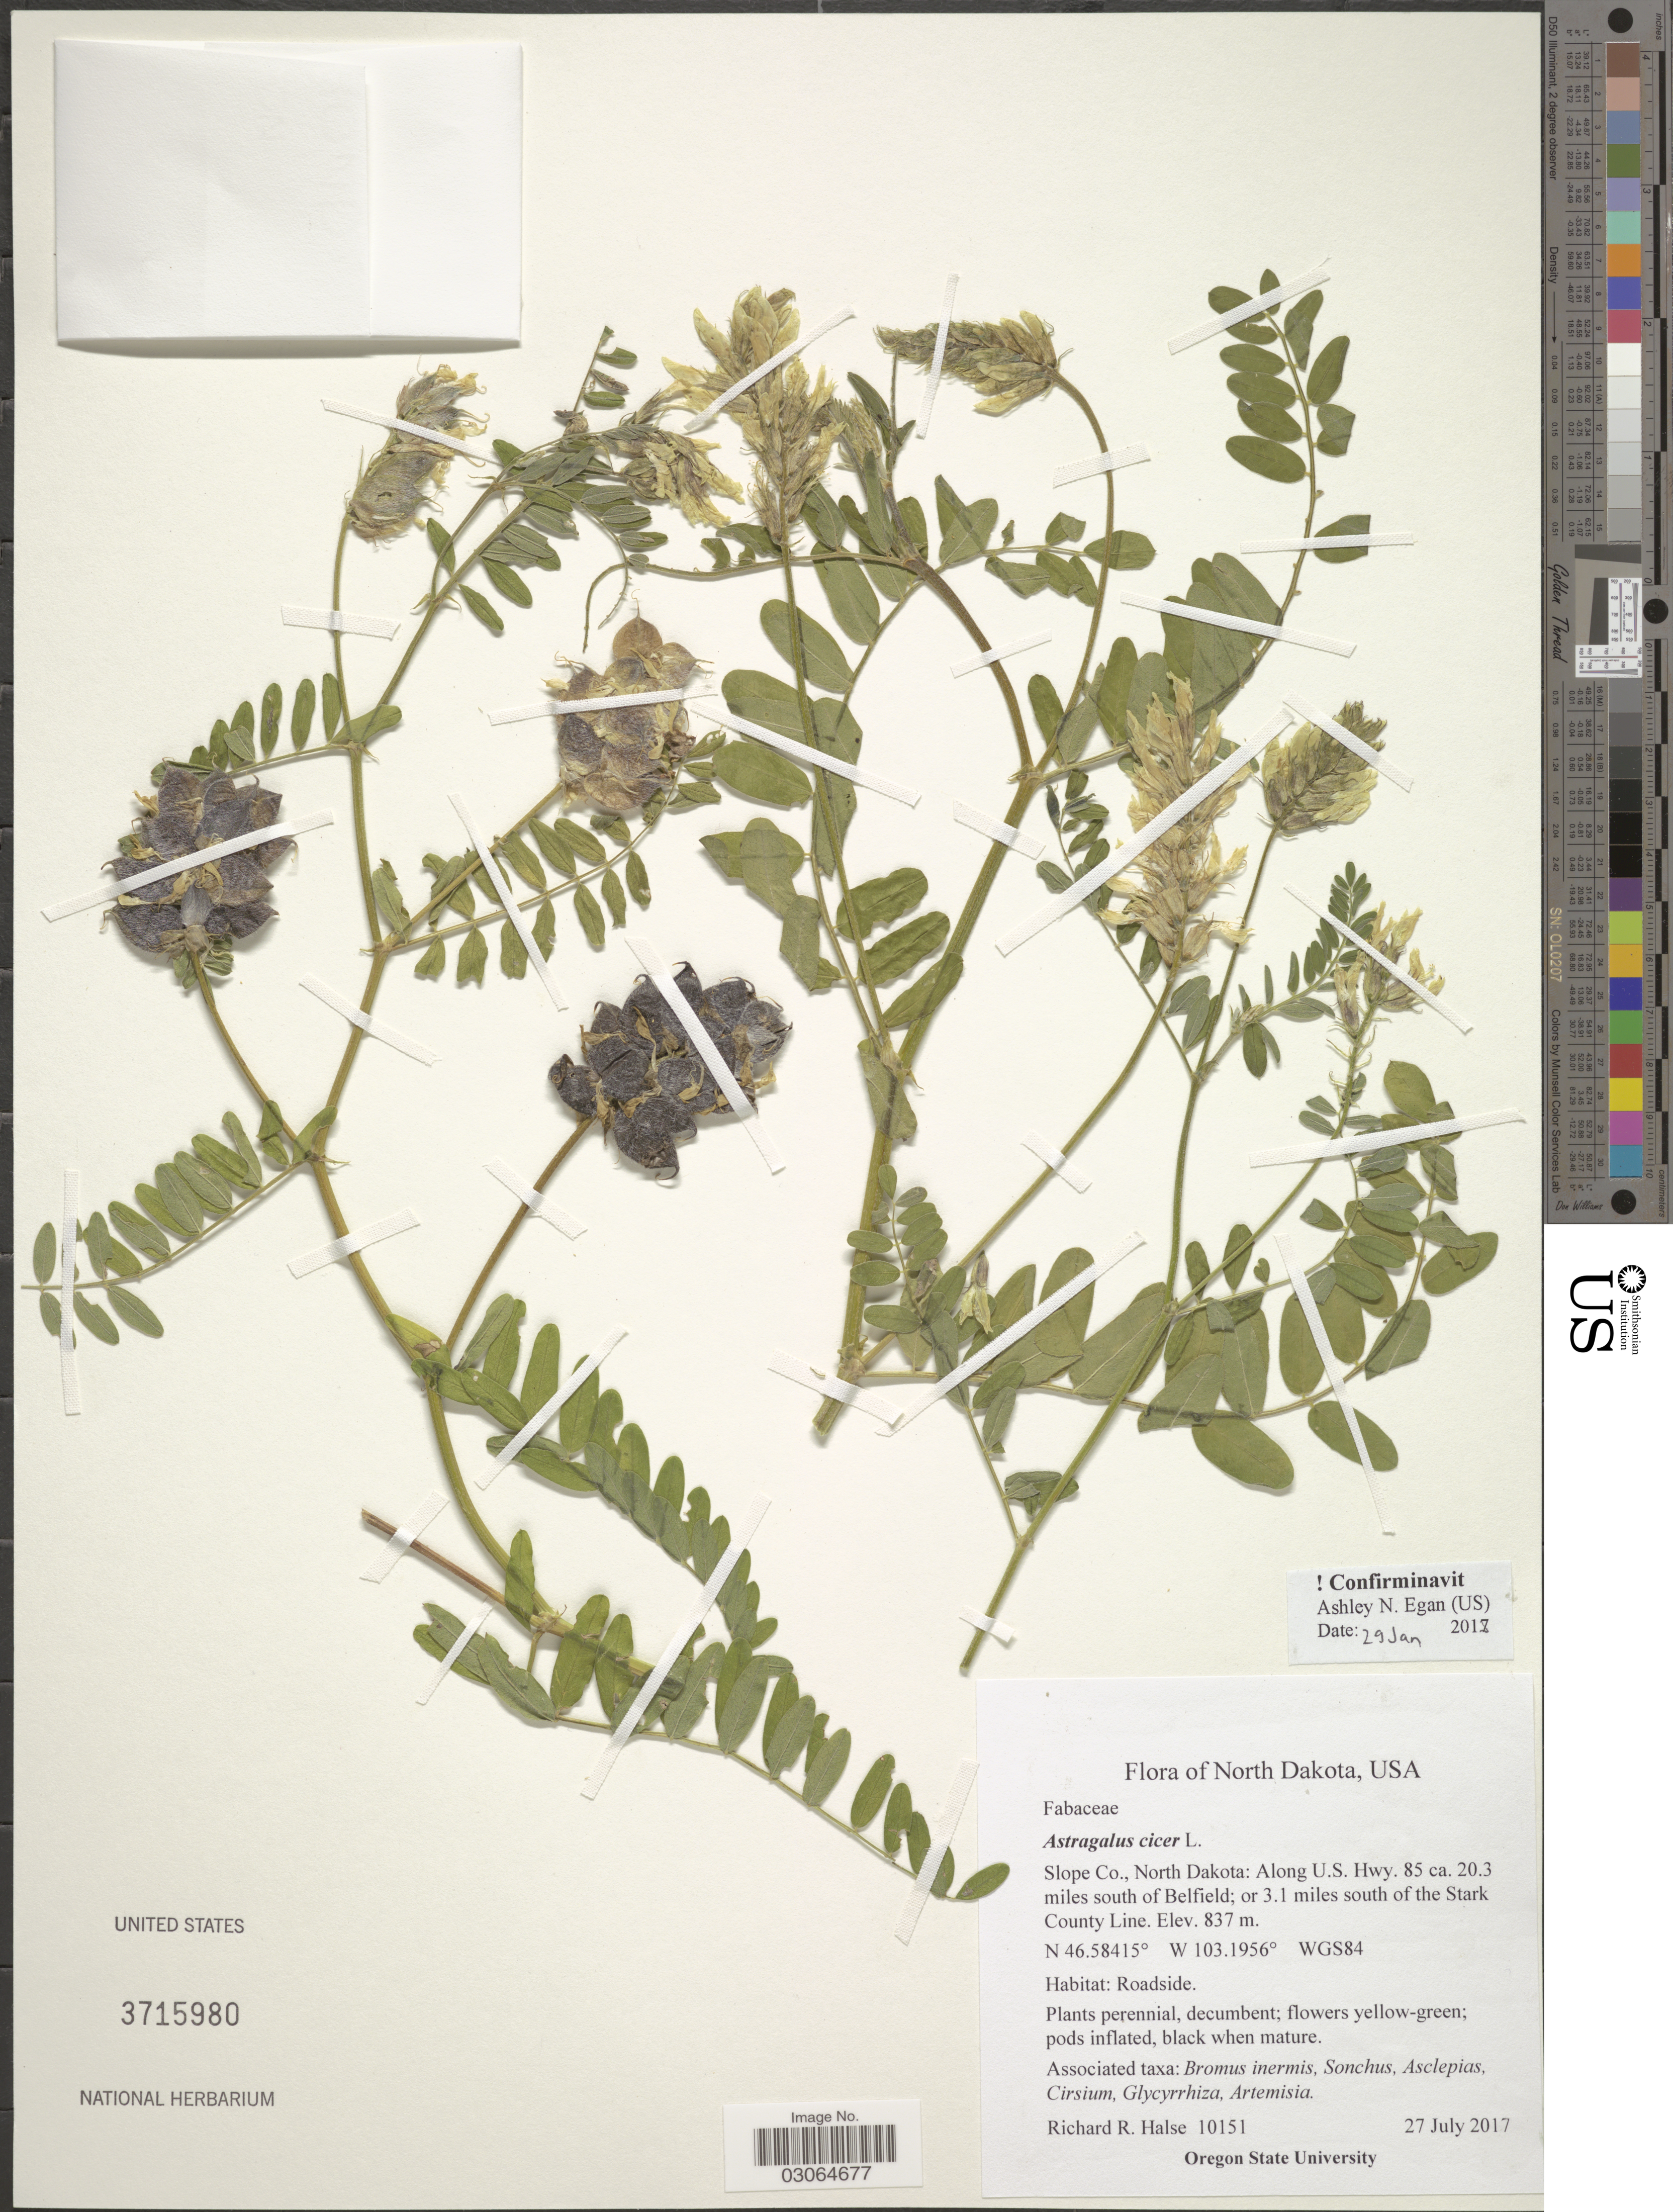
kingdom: Plantae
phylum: Tracheophyta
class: Magnoliopsida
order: Fabales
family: Fabaceae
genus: Astragalus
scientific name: Astragalus cicer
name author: L.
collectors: R. Halse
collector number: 10151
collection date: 2017-07-27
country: United States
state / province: North Dakota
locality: Slope Co. Along U.S. Hwy. 85 ca. 20.3 miles south of Belfield; or 3.1 miles south of the Stark County Line.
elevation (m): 837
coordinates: N 46.58415, W 103.1956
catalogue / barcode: US 3715980